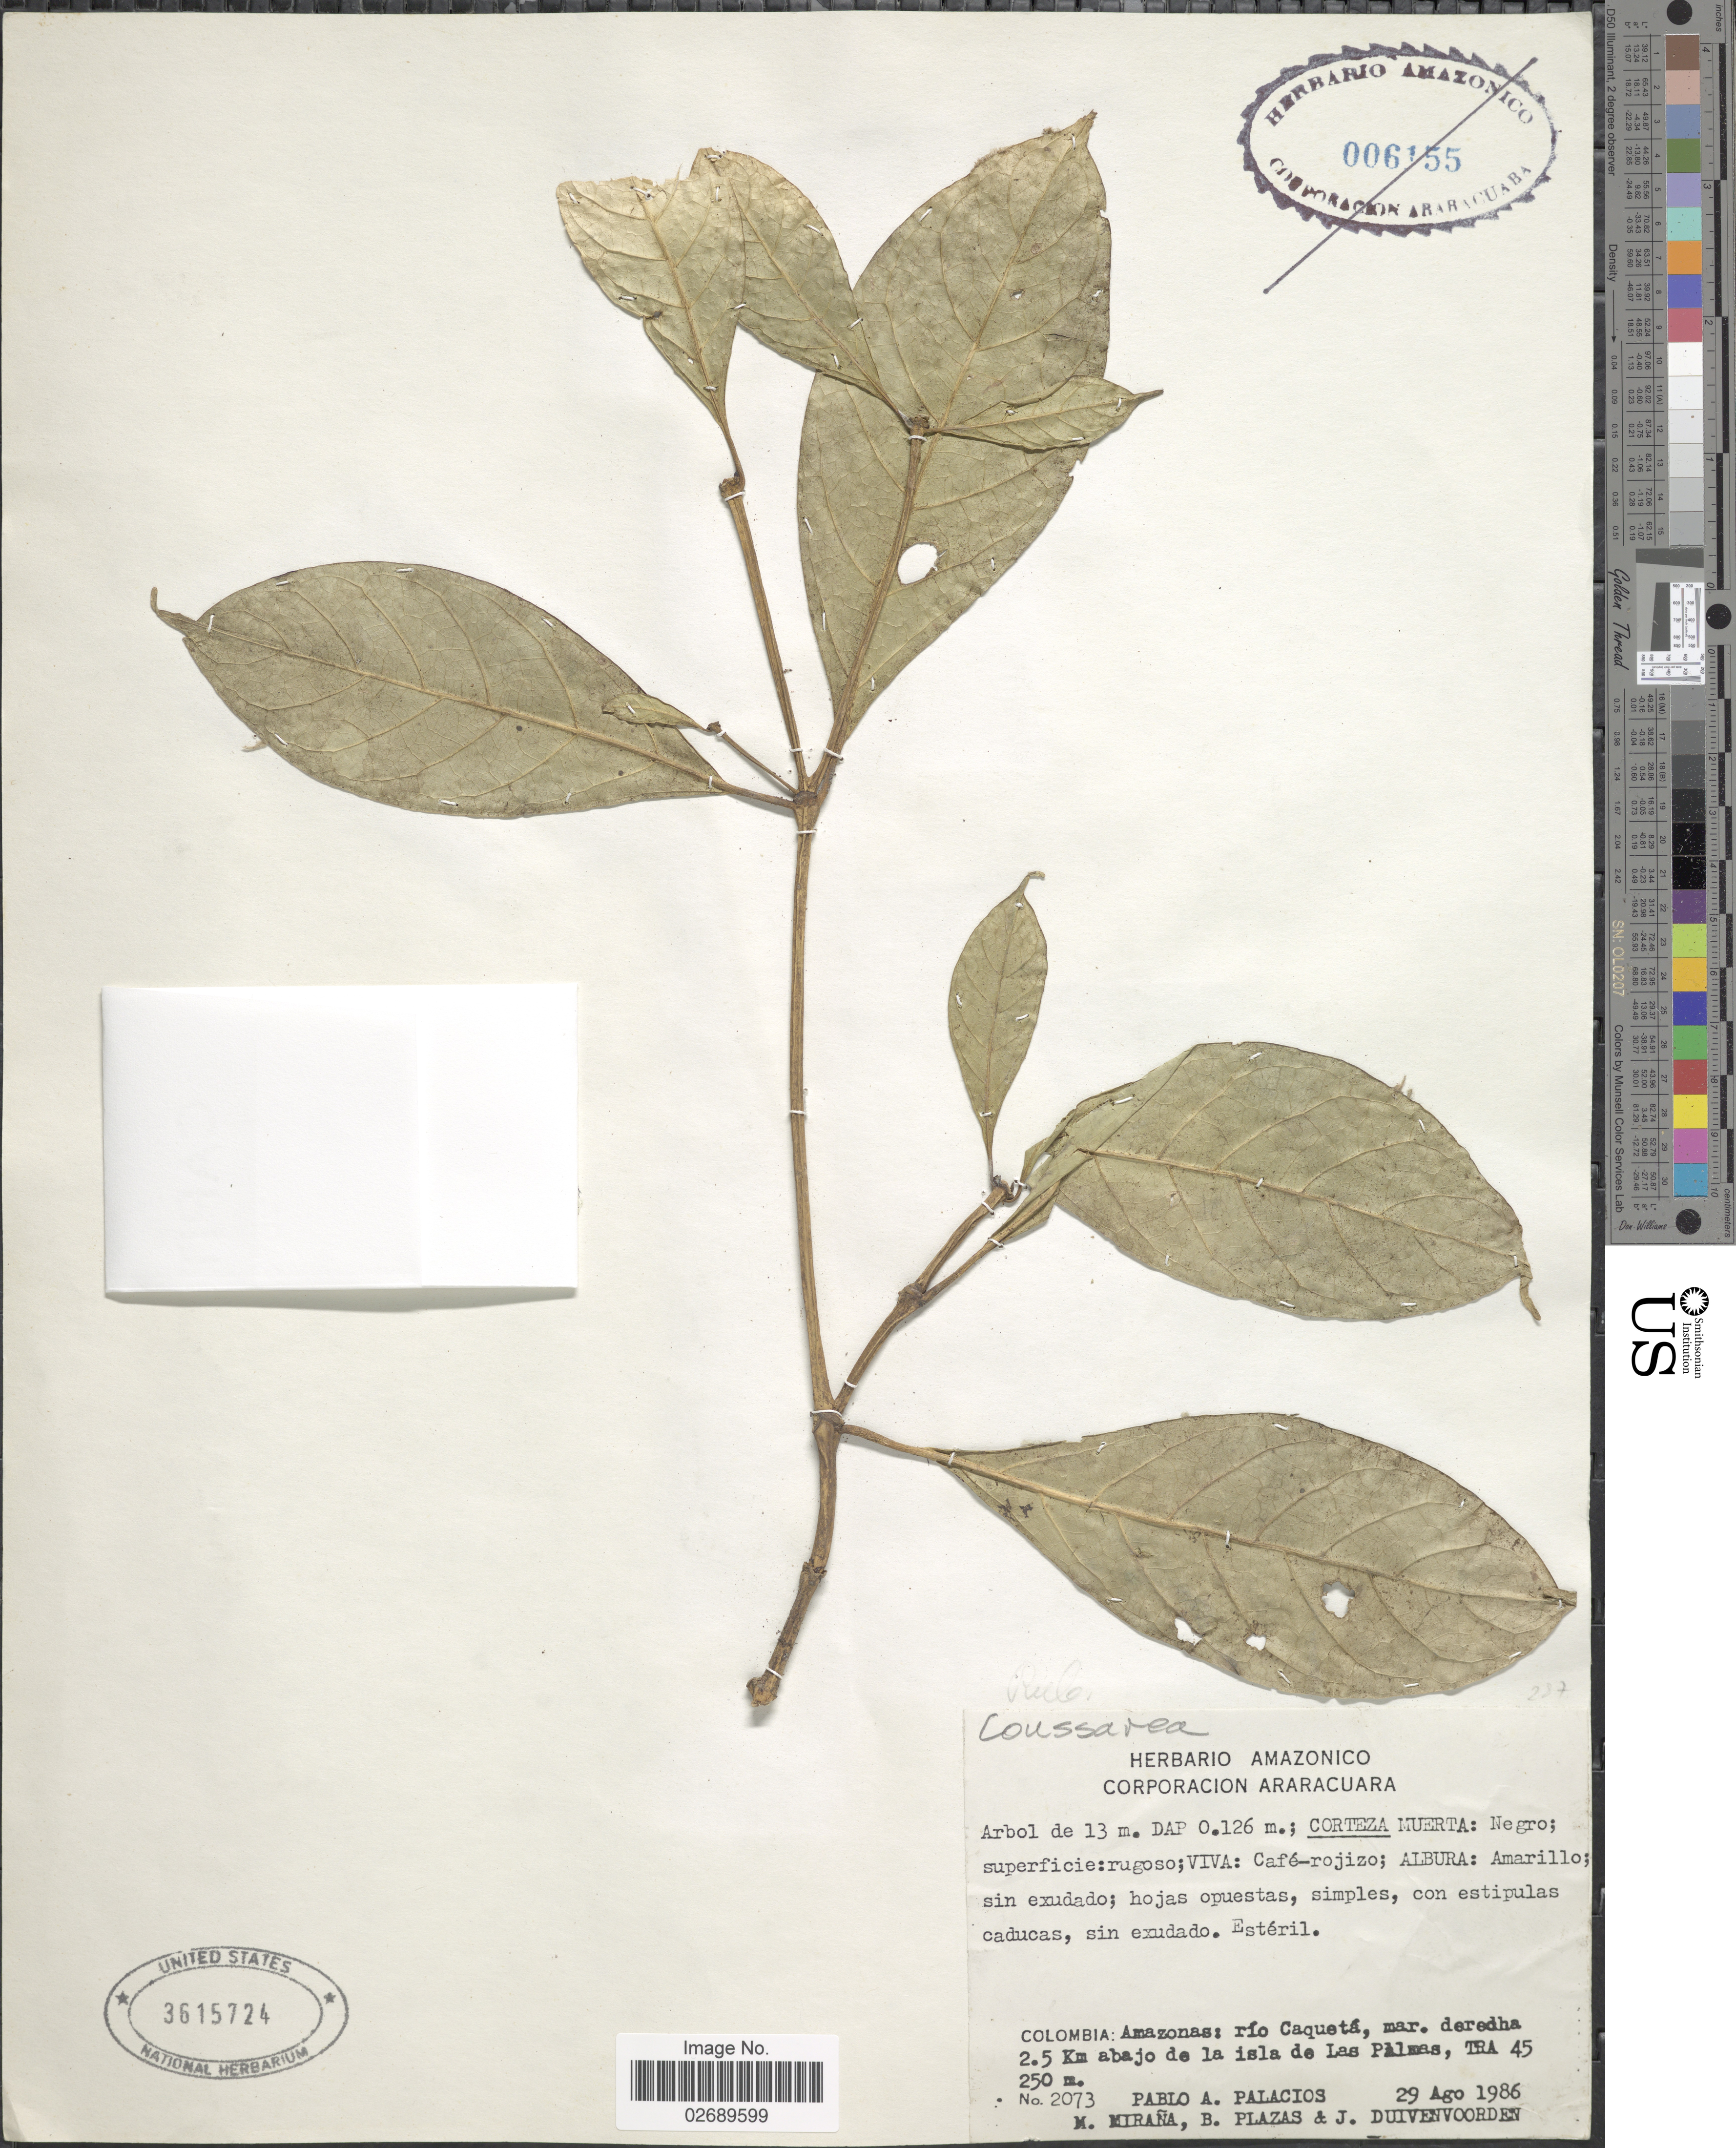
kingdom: Plantae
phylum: Tracheophyta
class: Magnoliopsida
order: Gentianales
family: Rubiaceae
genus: Coussarea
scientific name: Coussarea sp.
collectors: P. Palacios, M. Miraña, B. Plazas & J. Duivenvoorden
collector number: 2073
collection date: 1986-08-29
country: Colombia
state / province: Amazônas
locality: Rio Caqueta, mar. derecha 2.5 Km abajo de la isla de Las Palmas, TRA 45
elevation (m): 250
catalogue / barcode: US 3615724